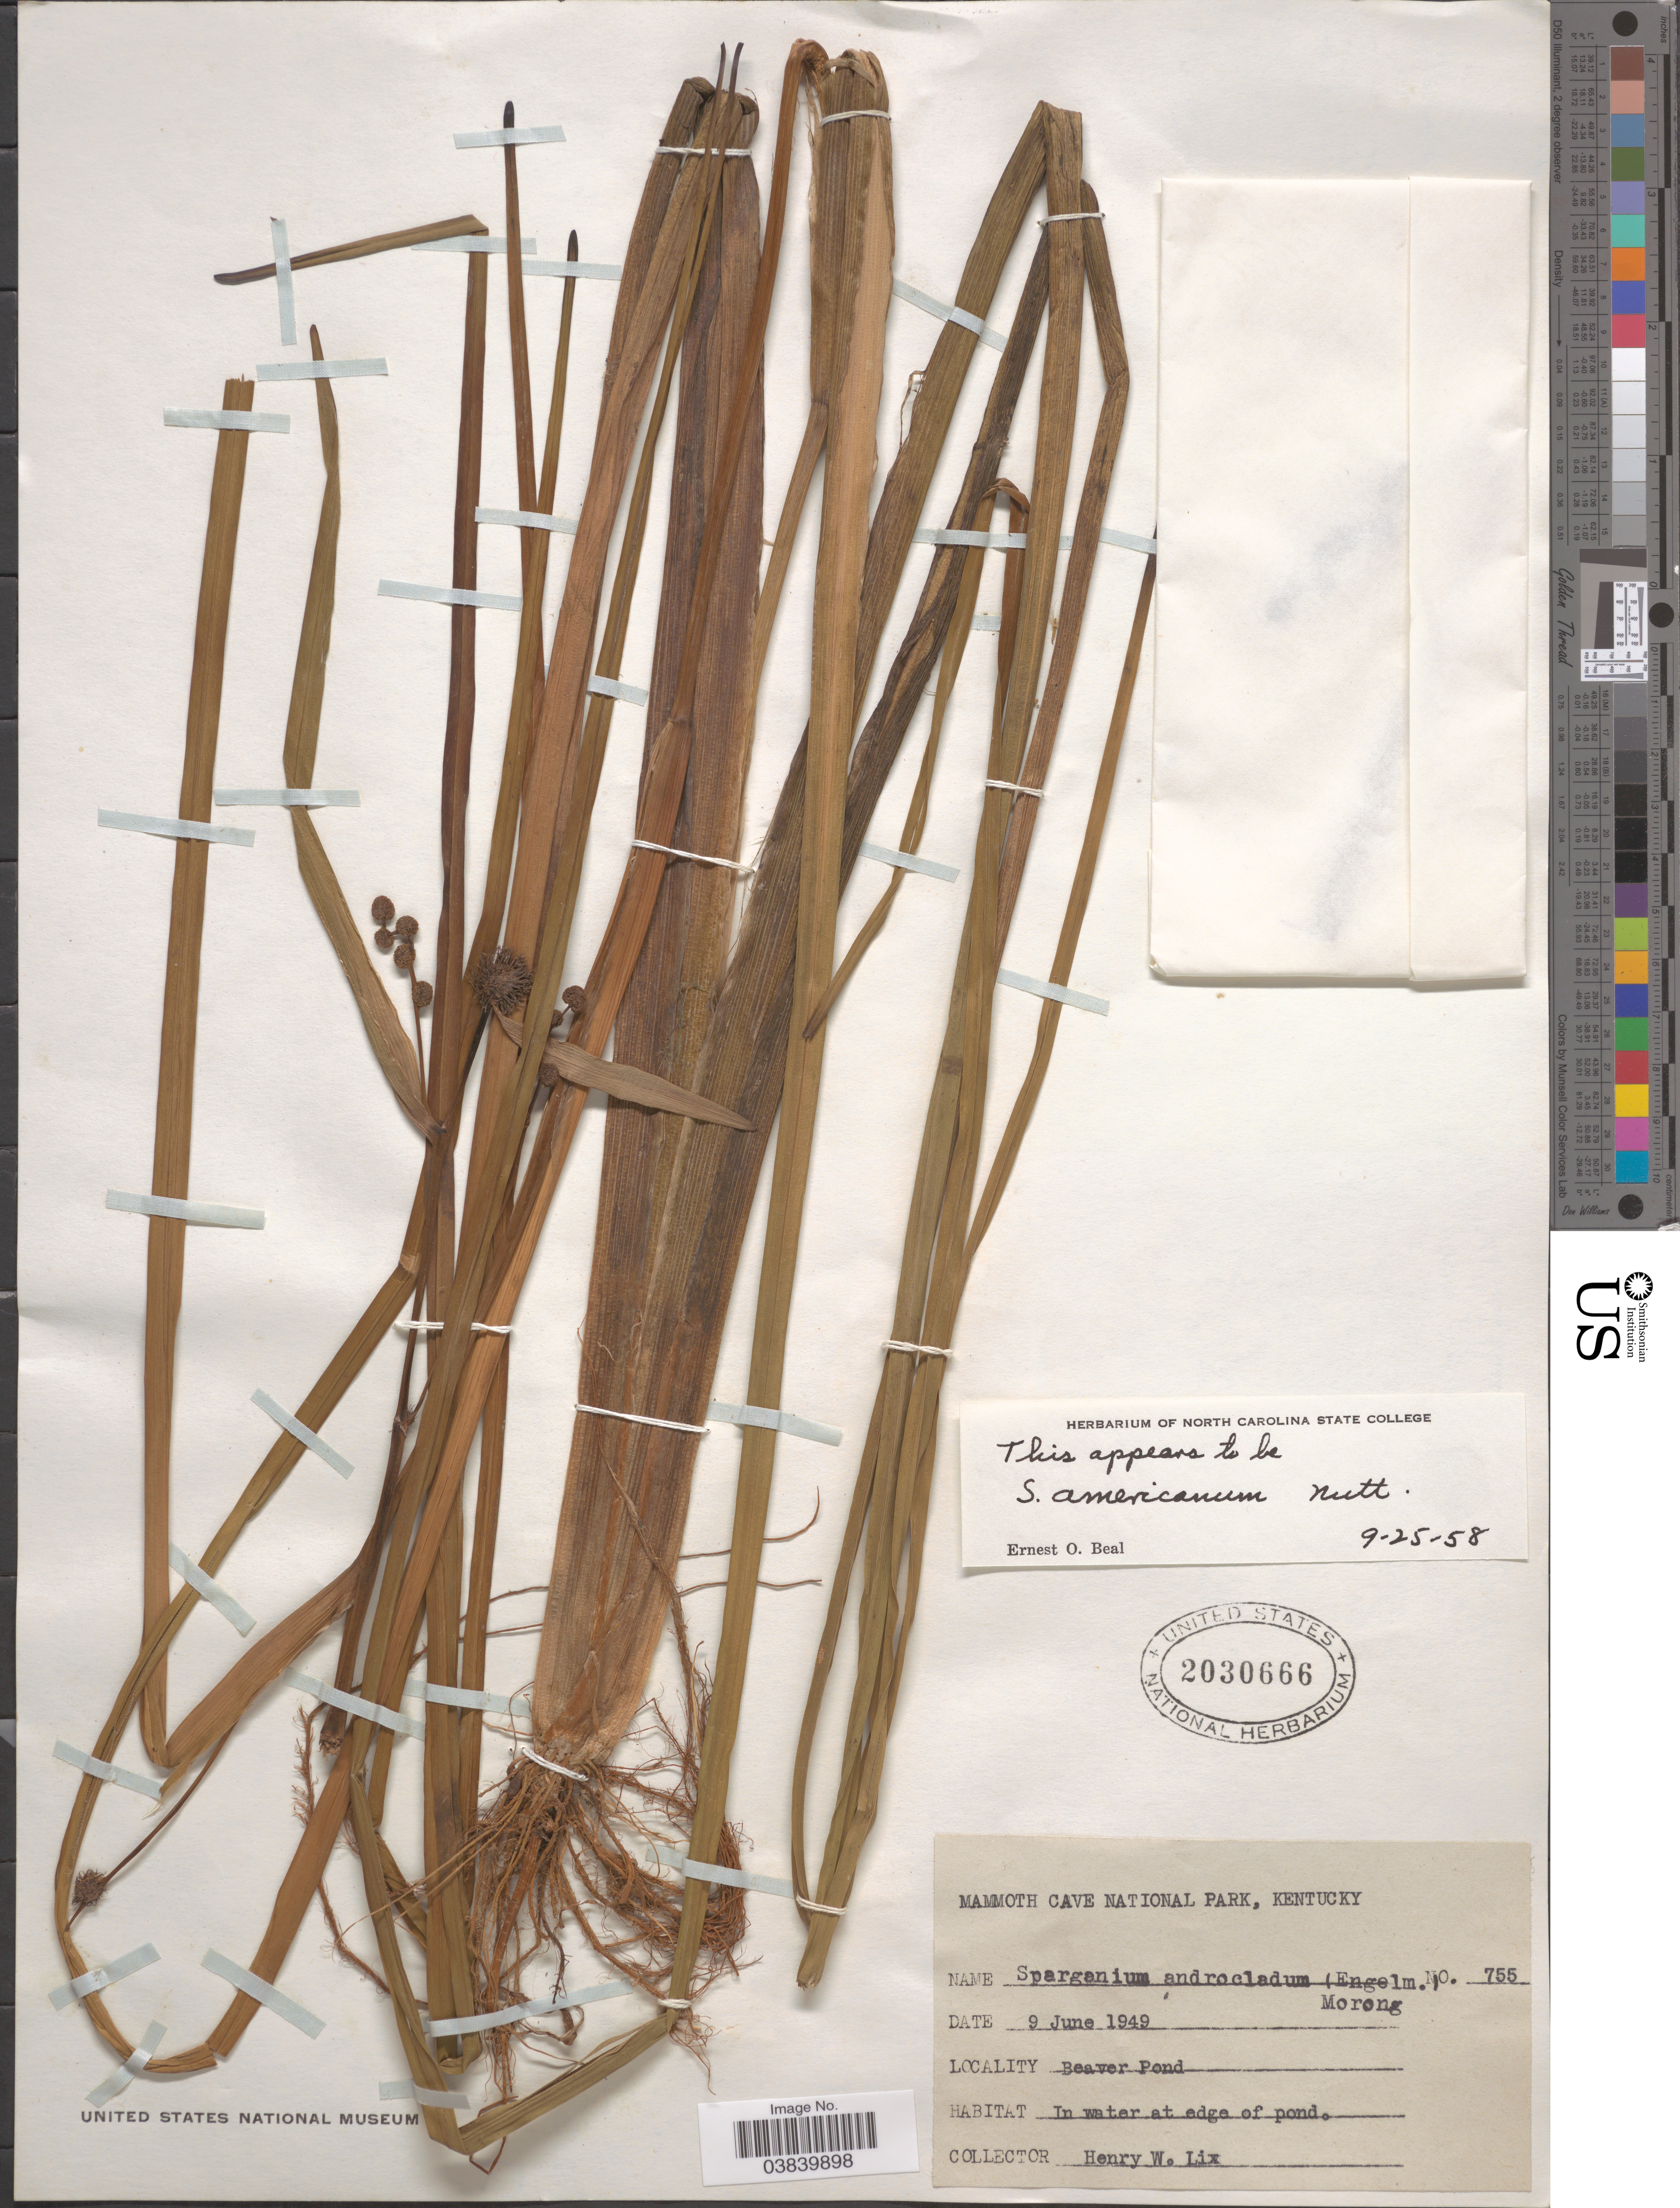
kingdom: Plantae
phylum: Tracheophyta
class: Liliopsida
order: Poales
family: Typhaceae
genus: Sparganium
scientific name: Sparganium americanum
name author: Nutt.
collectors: H. W. Lix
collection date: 1949-06-09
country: United States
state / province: Kentucky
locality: Mammoth Cave National Park. Beaver Pond.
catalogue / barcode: US 2030666